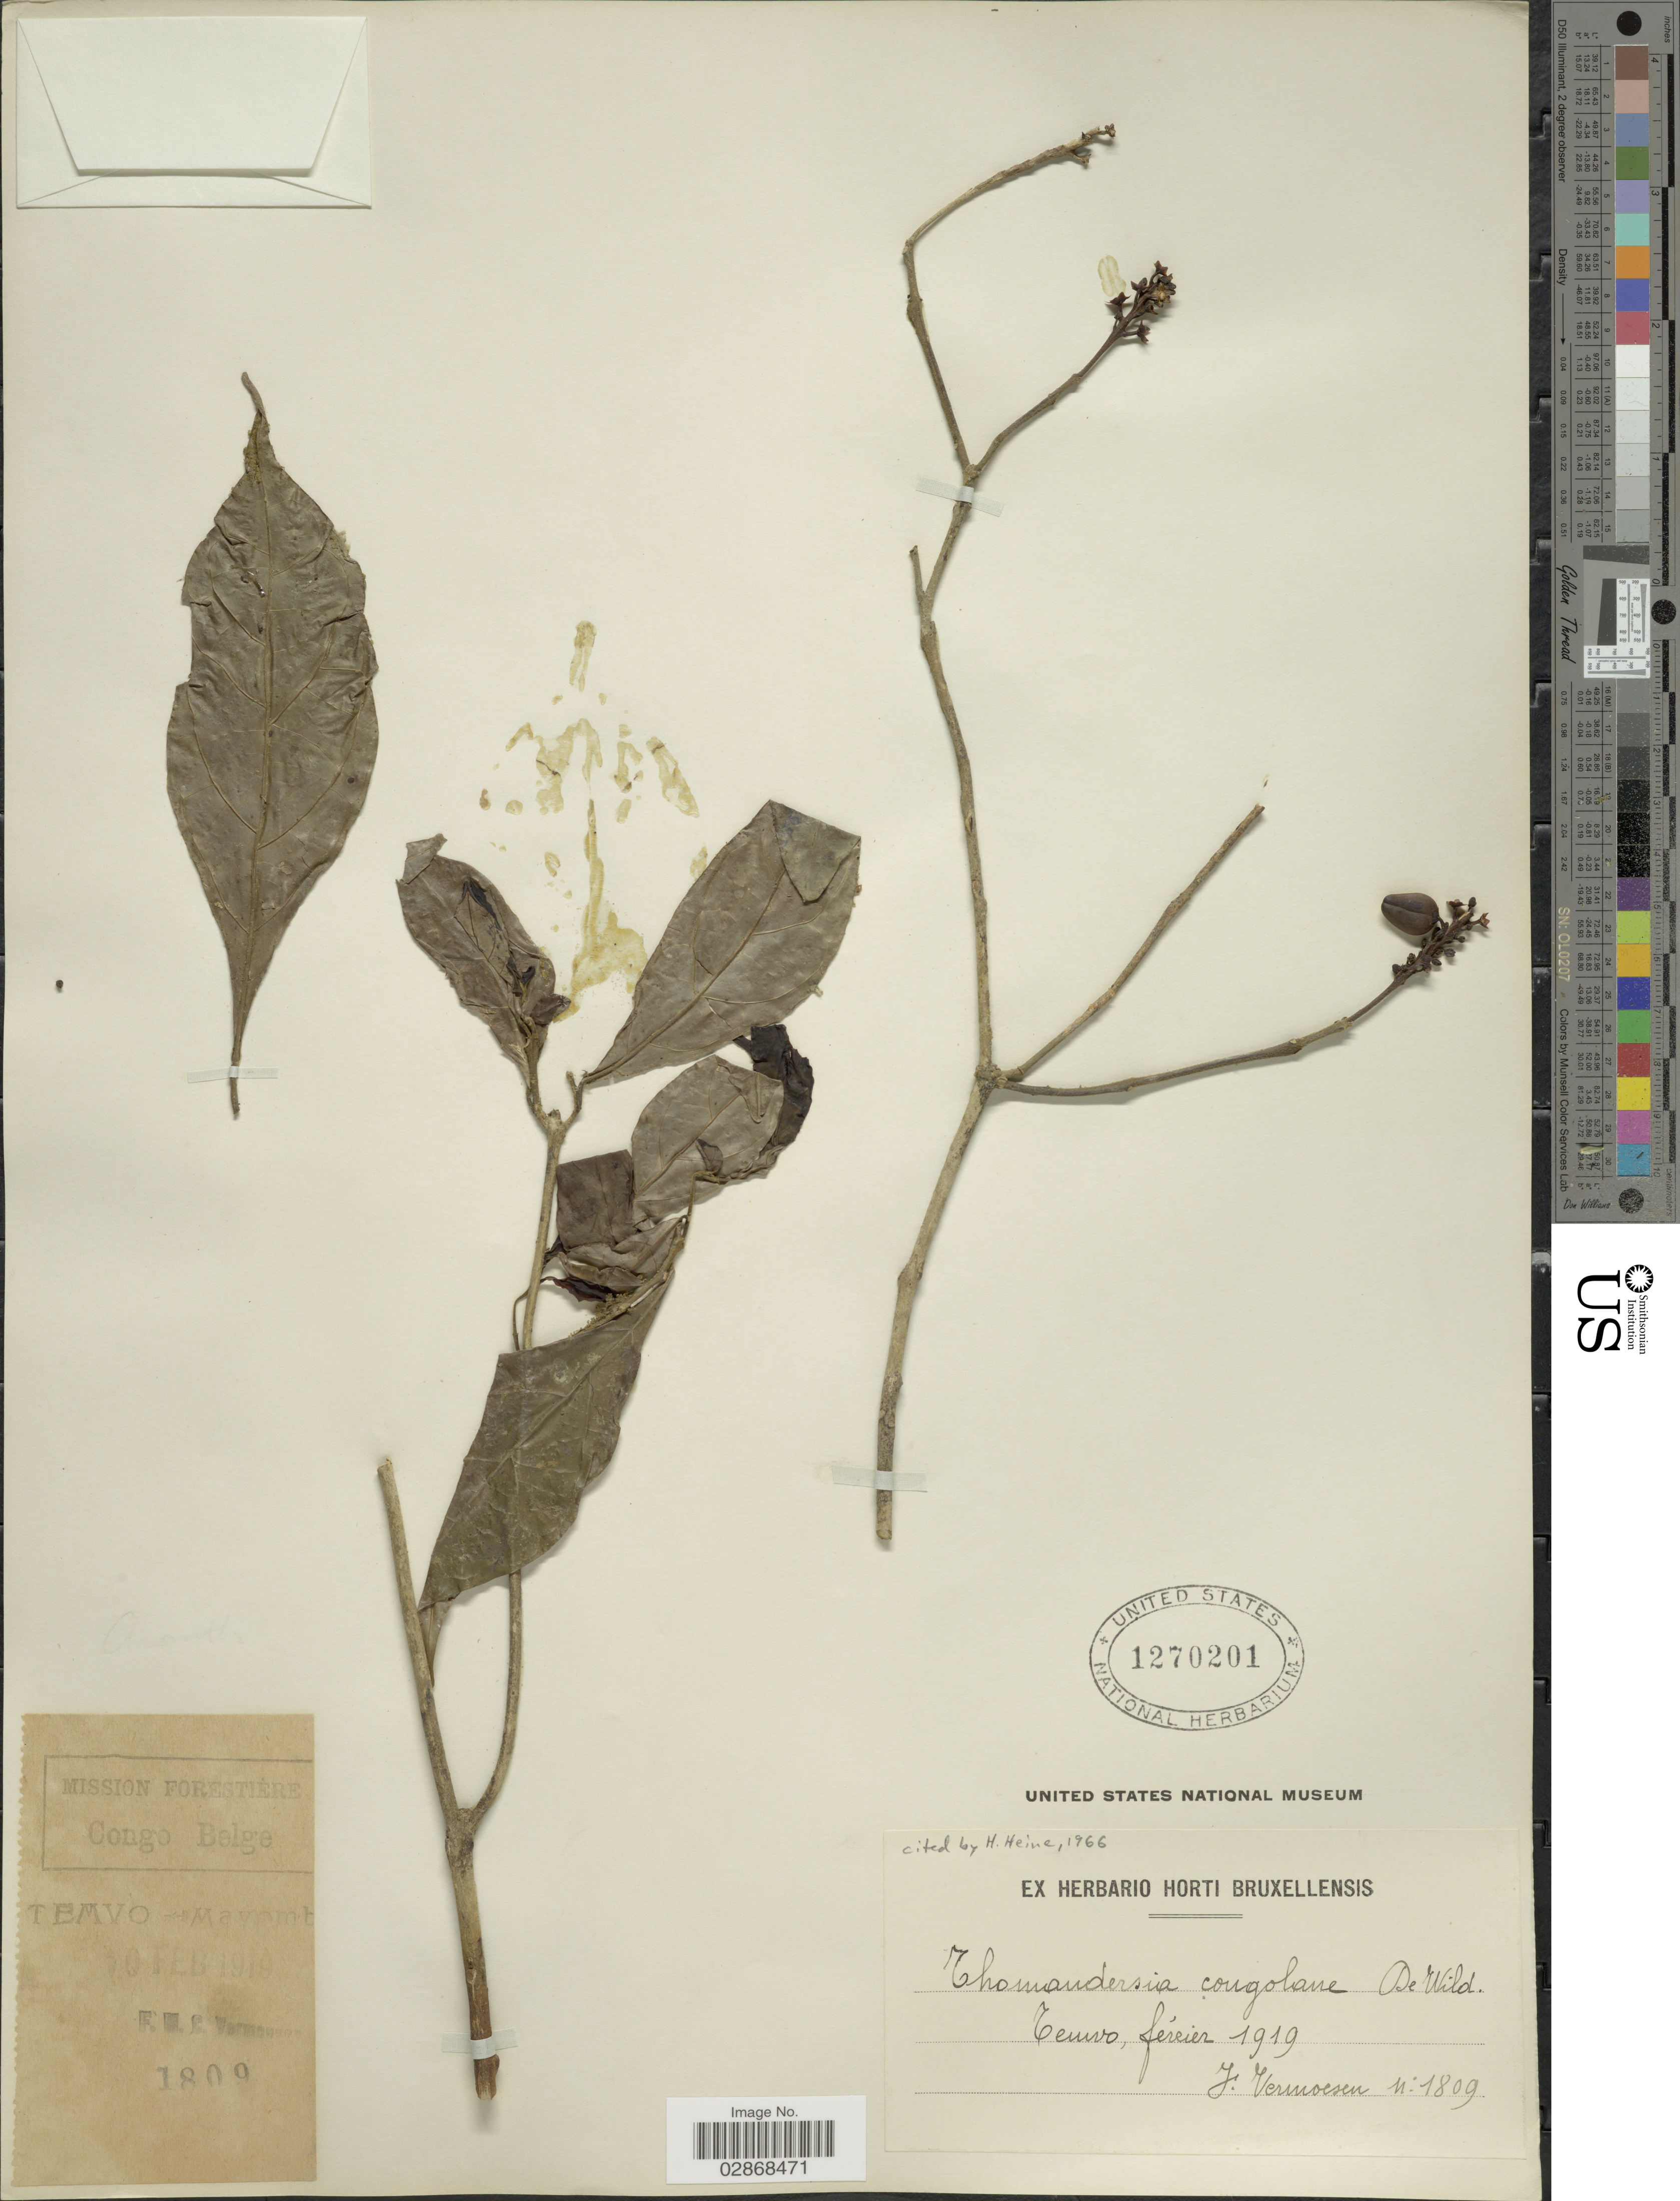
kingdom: Plantae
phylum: Tracheophyta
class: Magnoliopsida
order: Lamiales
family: Thomandersiaceae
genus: Thomandersia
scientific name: Thomandersia congolana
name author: De Wild. & Durand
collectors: C. Vermoesen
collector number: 1809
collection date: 1919-02-10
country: Congo, Democratic Republic of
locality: Congo Belge. Temvo. Mayomb [illegible text]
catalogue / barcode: US 1270201